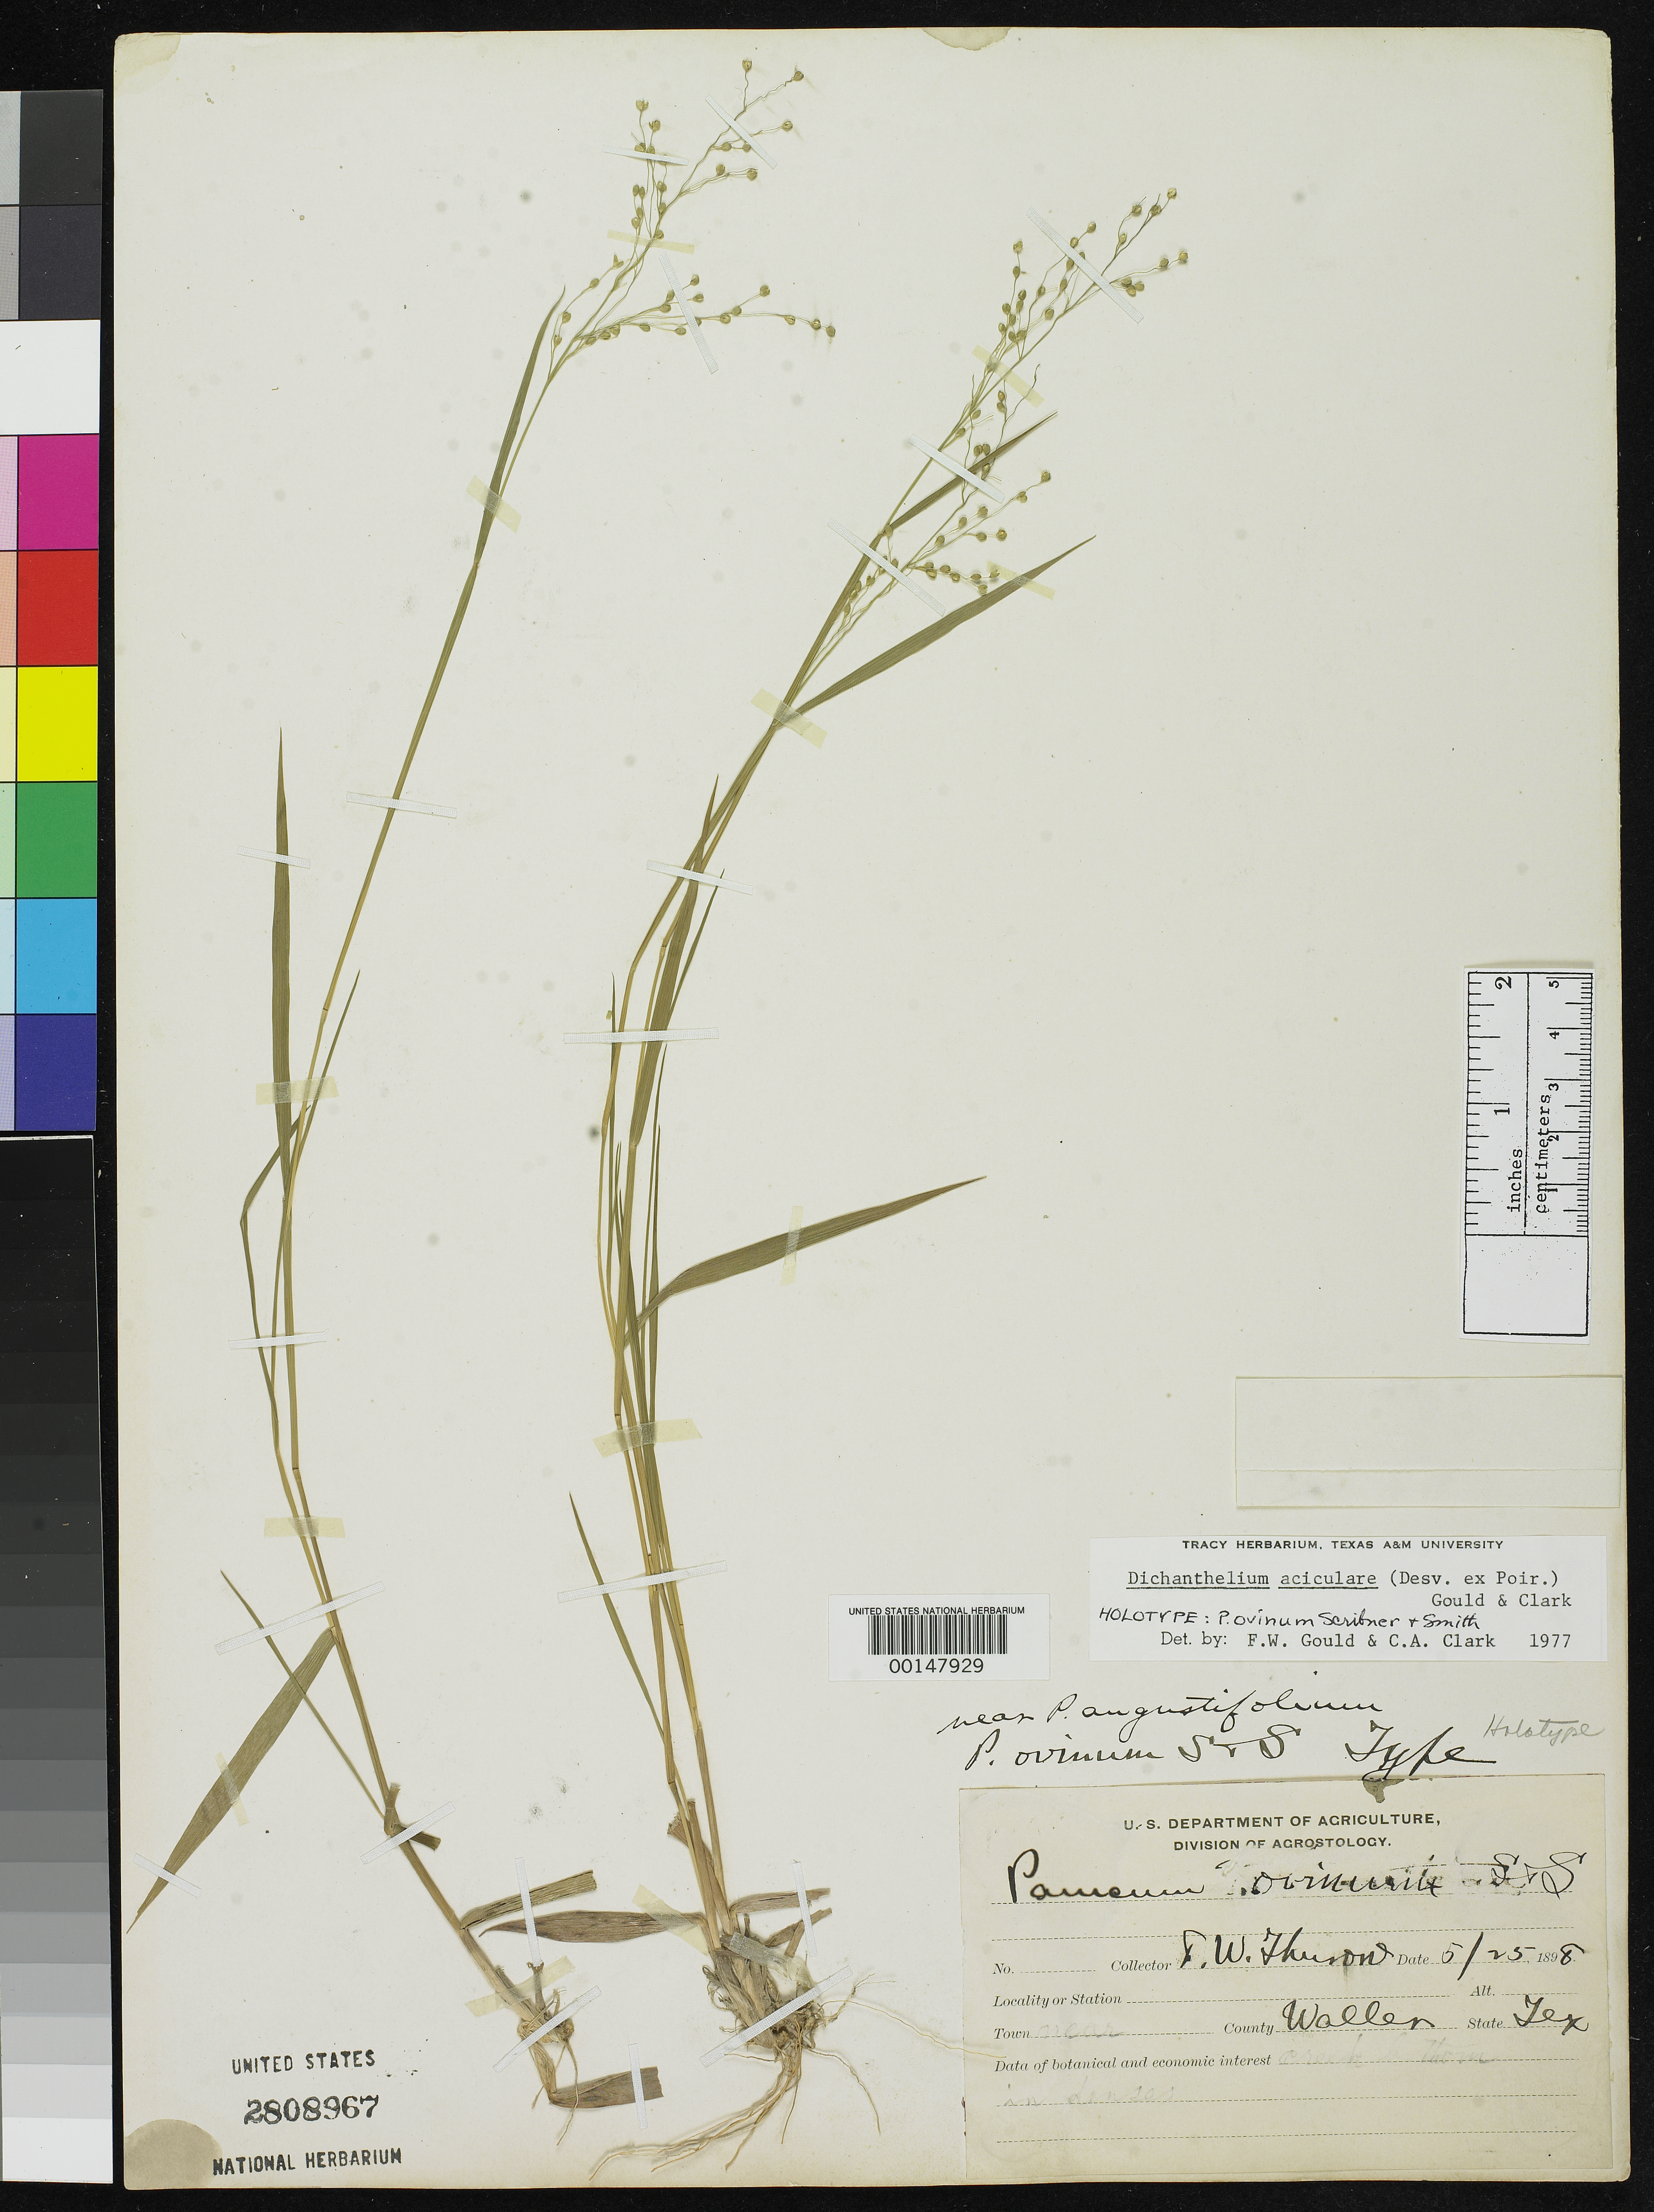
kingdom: Plantae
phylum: Tracheophyta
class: Liliopsida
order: Poales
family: Poaceae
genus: Panicum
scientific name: Panicum ovinum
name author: Scribn. & J.G. Sm.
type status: Holotype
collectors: F. W. Thurow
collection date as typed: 25 May 1898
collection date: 1898-05-25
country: United States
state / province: Texas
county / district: Waller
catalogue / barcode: US 2808967